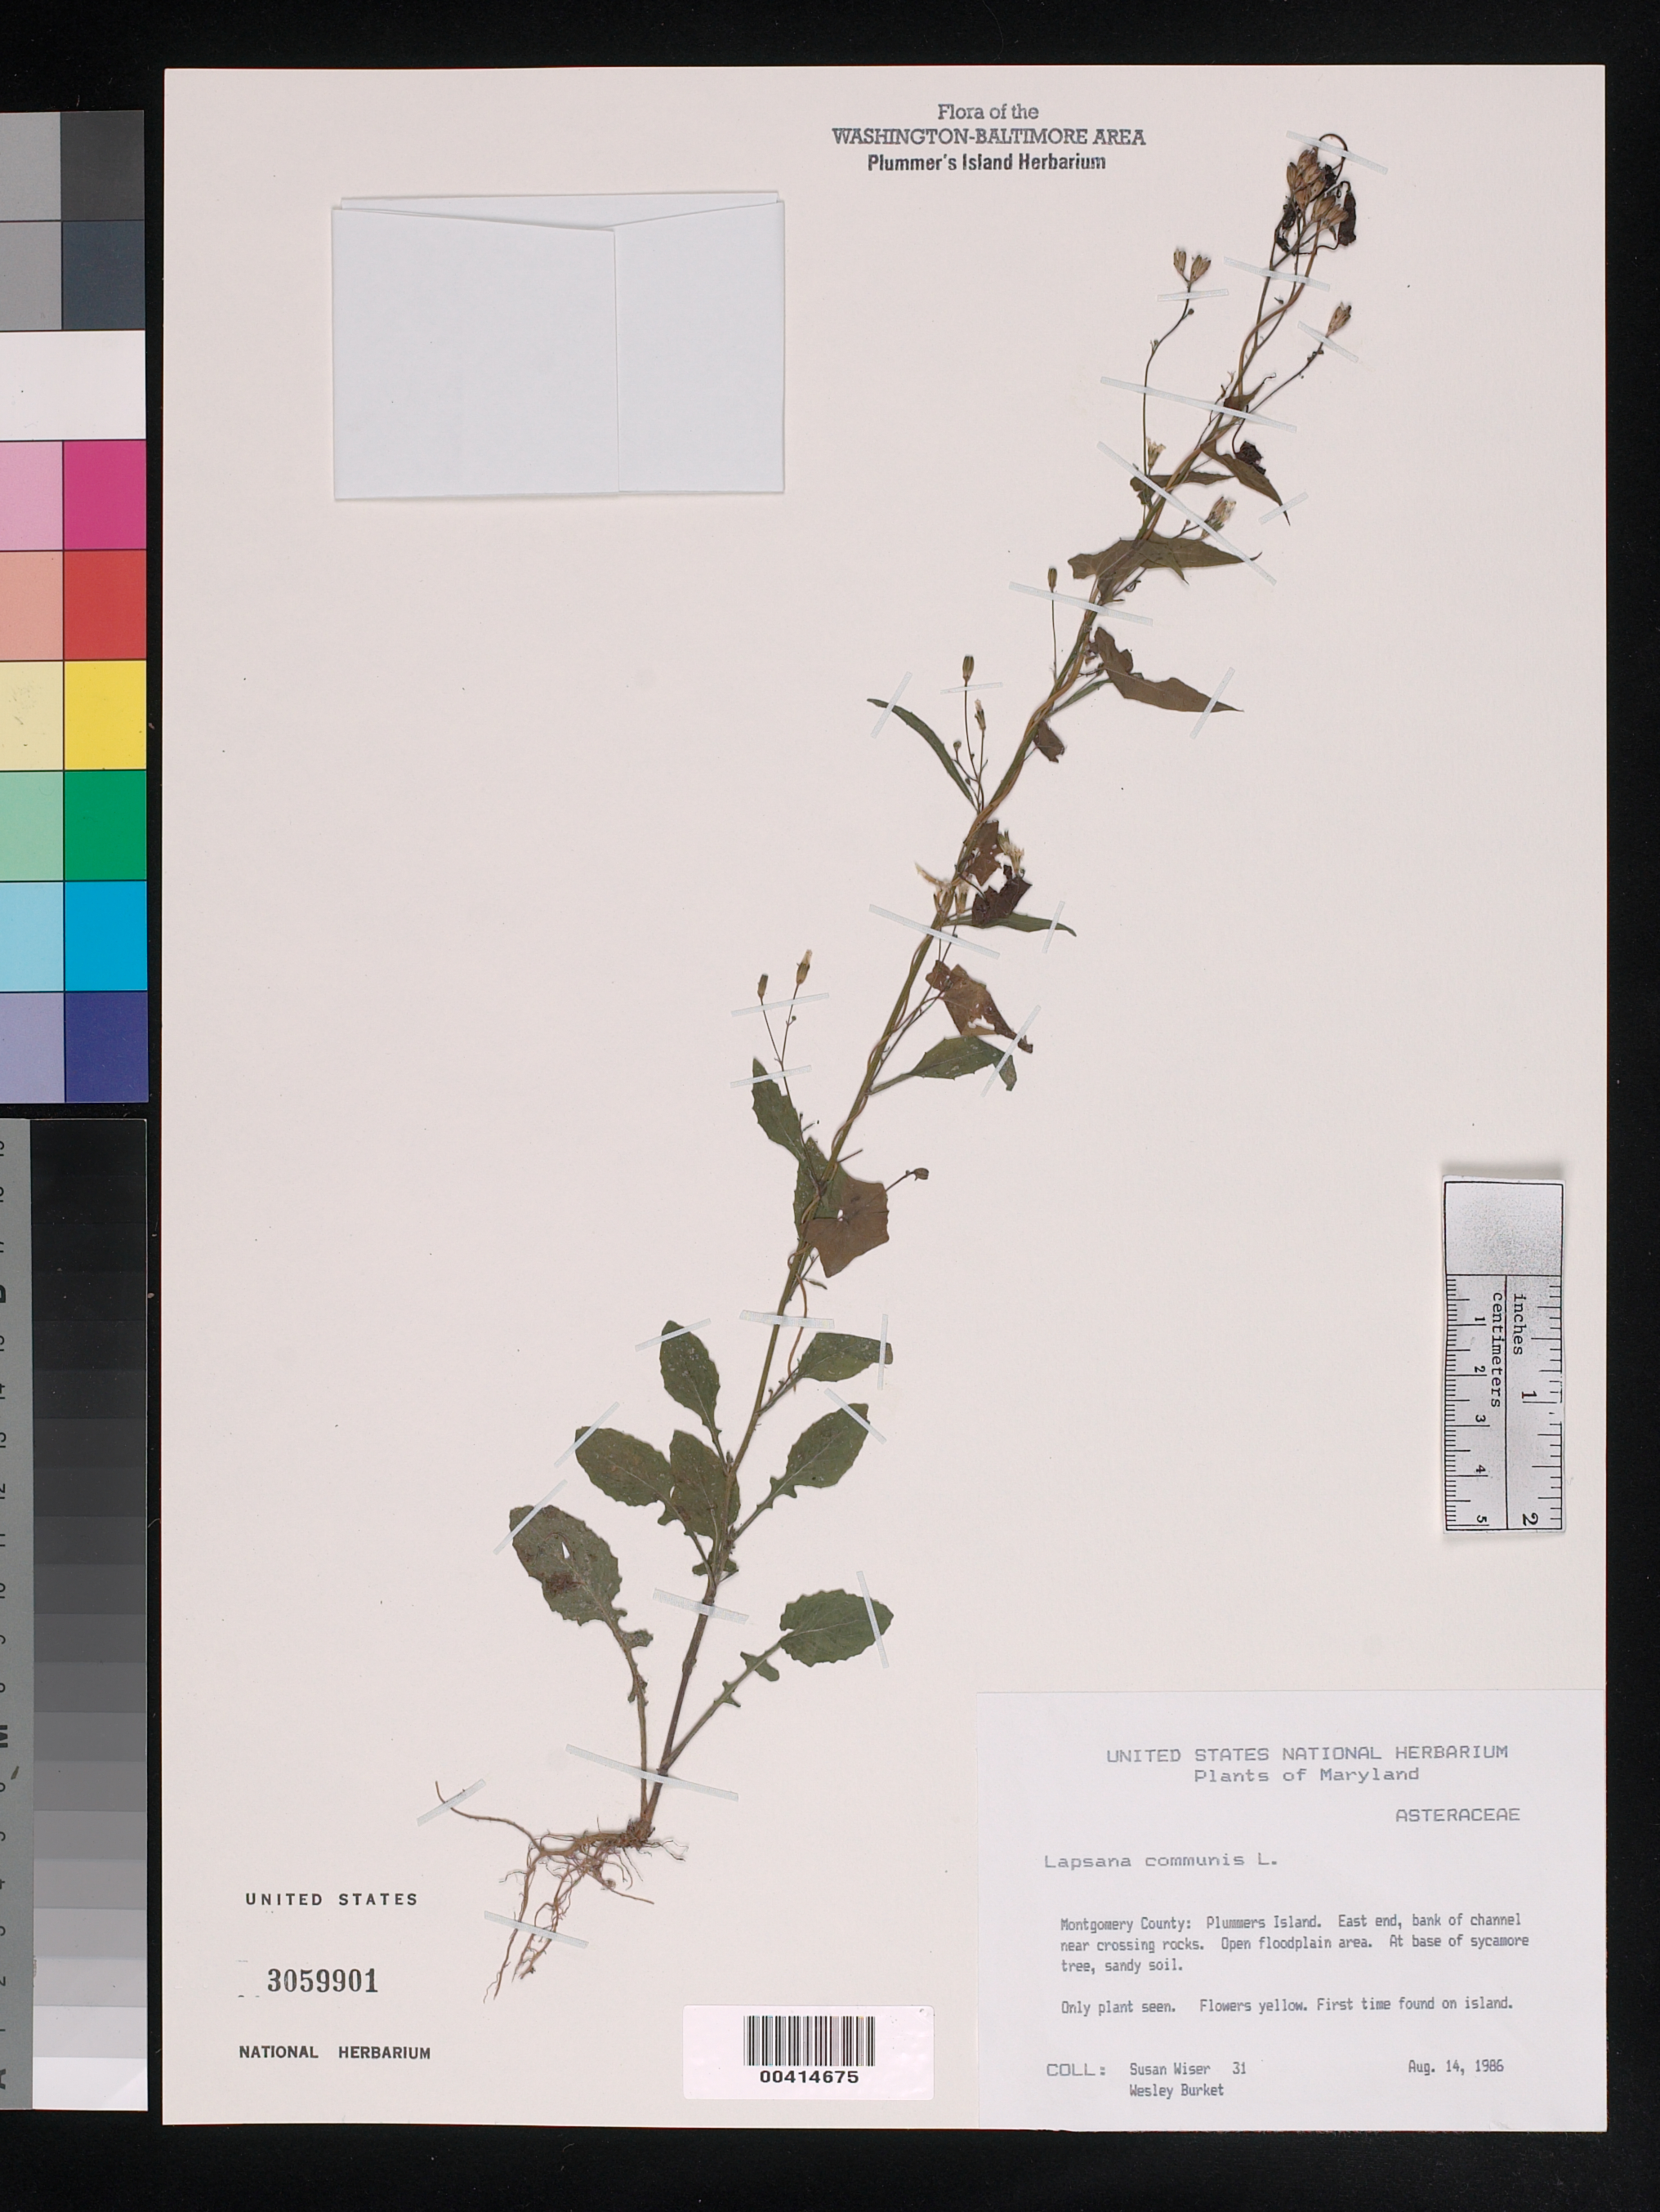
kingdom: Plantae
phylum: Tracheophyta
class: Magnoliopsida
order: Asterales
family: Asteraceae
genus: Lapsana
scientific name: Lapsana communis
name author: L.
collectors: S. Wiser & W. Burket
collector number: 31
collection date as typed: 14 Aug 1986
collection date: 1986-08-14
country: United States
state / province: Maryland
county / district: Montgomery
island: Plummers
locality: Plummer's Island; east end, bank of channel near Crossing Rocks C. & O. Canal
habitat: Open floodplain area. at base of sycamore tree, sandy soil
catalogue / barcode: US 3059901